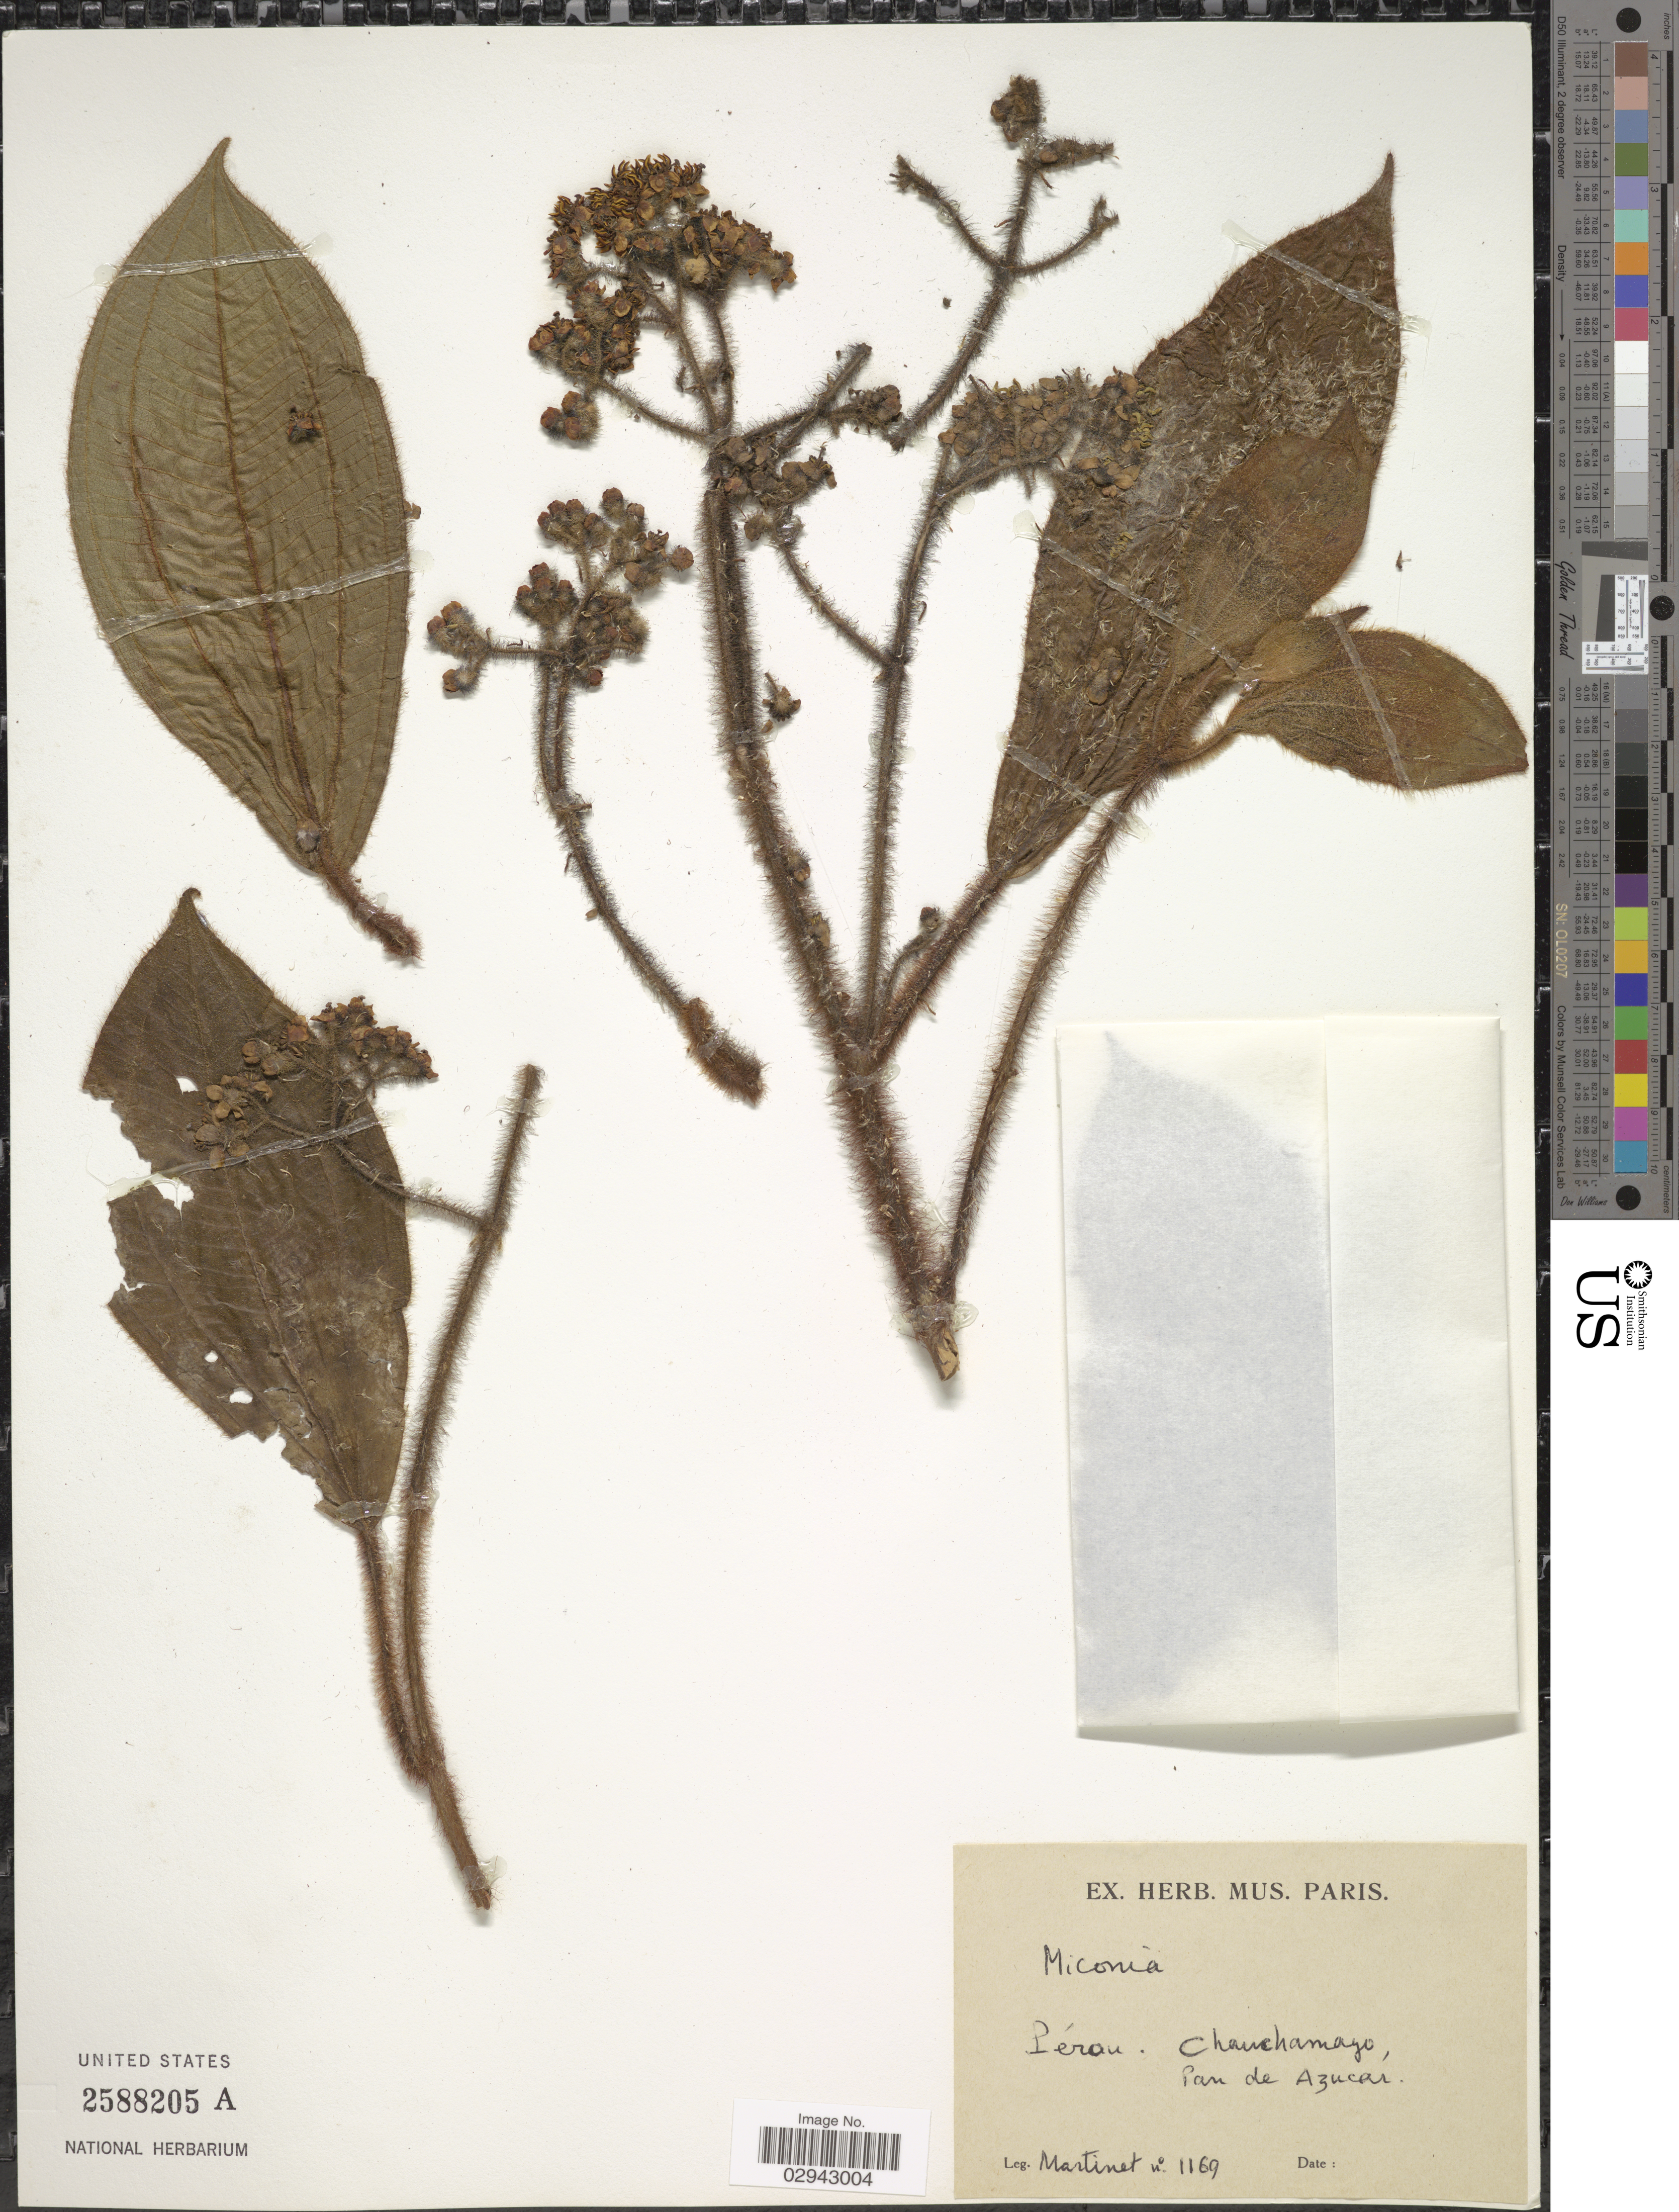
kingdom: Plantae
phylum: Tracheophyta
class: Magnoliopsida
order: Myrtales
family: Melastomataceae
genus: Miconia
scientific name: Miconia sanguinea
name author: (D. Don) Triana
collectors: -. Martinet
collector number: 1169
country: Peru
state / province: Junín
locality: Chanchamayo, Pan de Azucár.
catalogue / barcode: US 2588205A